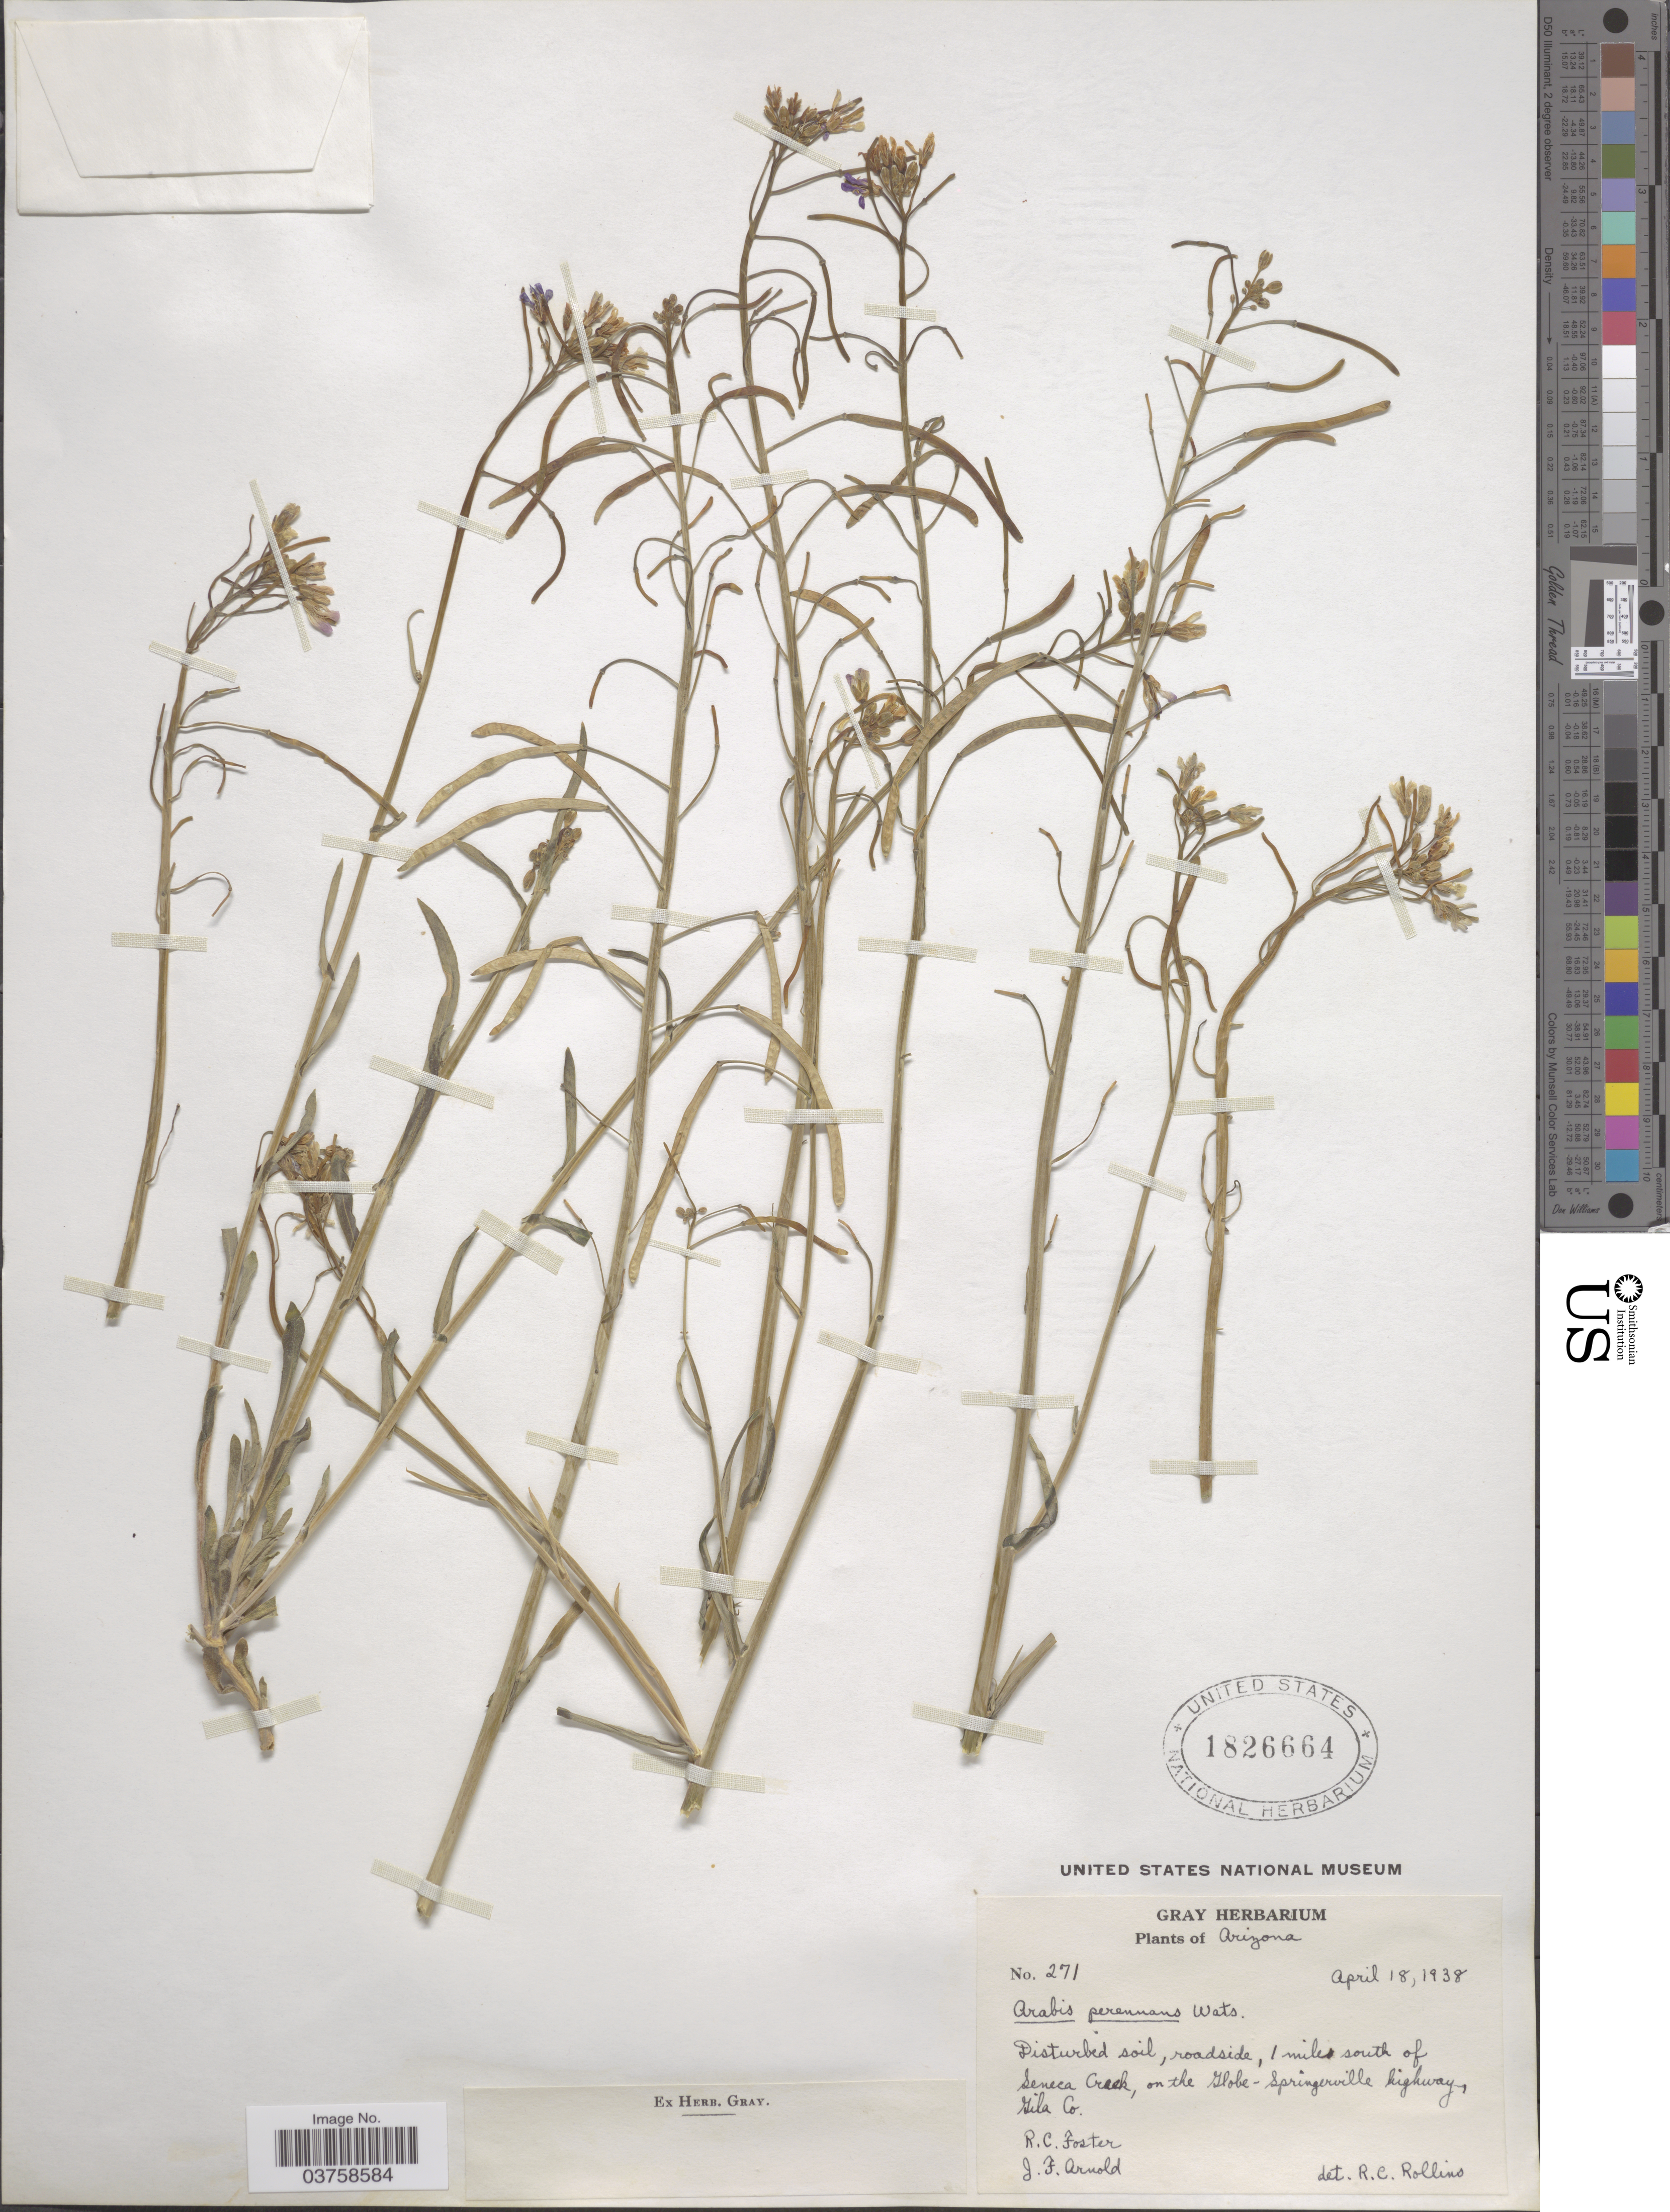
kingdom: Plantae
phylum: Tracheophyta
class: Magnoliopsida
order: Brassicales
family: Brassicaceae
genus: Arabis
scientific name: Arabis perennans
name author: S. Watson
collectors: R. C. Foster & J. F. Arnold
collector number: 271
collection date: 1938-04-18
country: United States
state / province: Arizona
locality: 1 mile south of Seneca Creek, on the Globe- Springerville highway, Gila Co.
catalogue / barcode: US 1826664